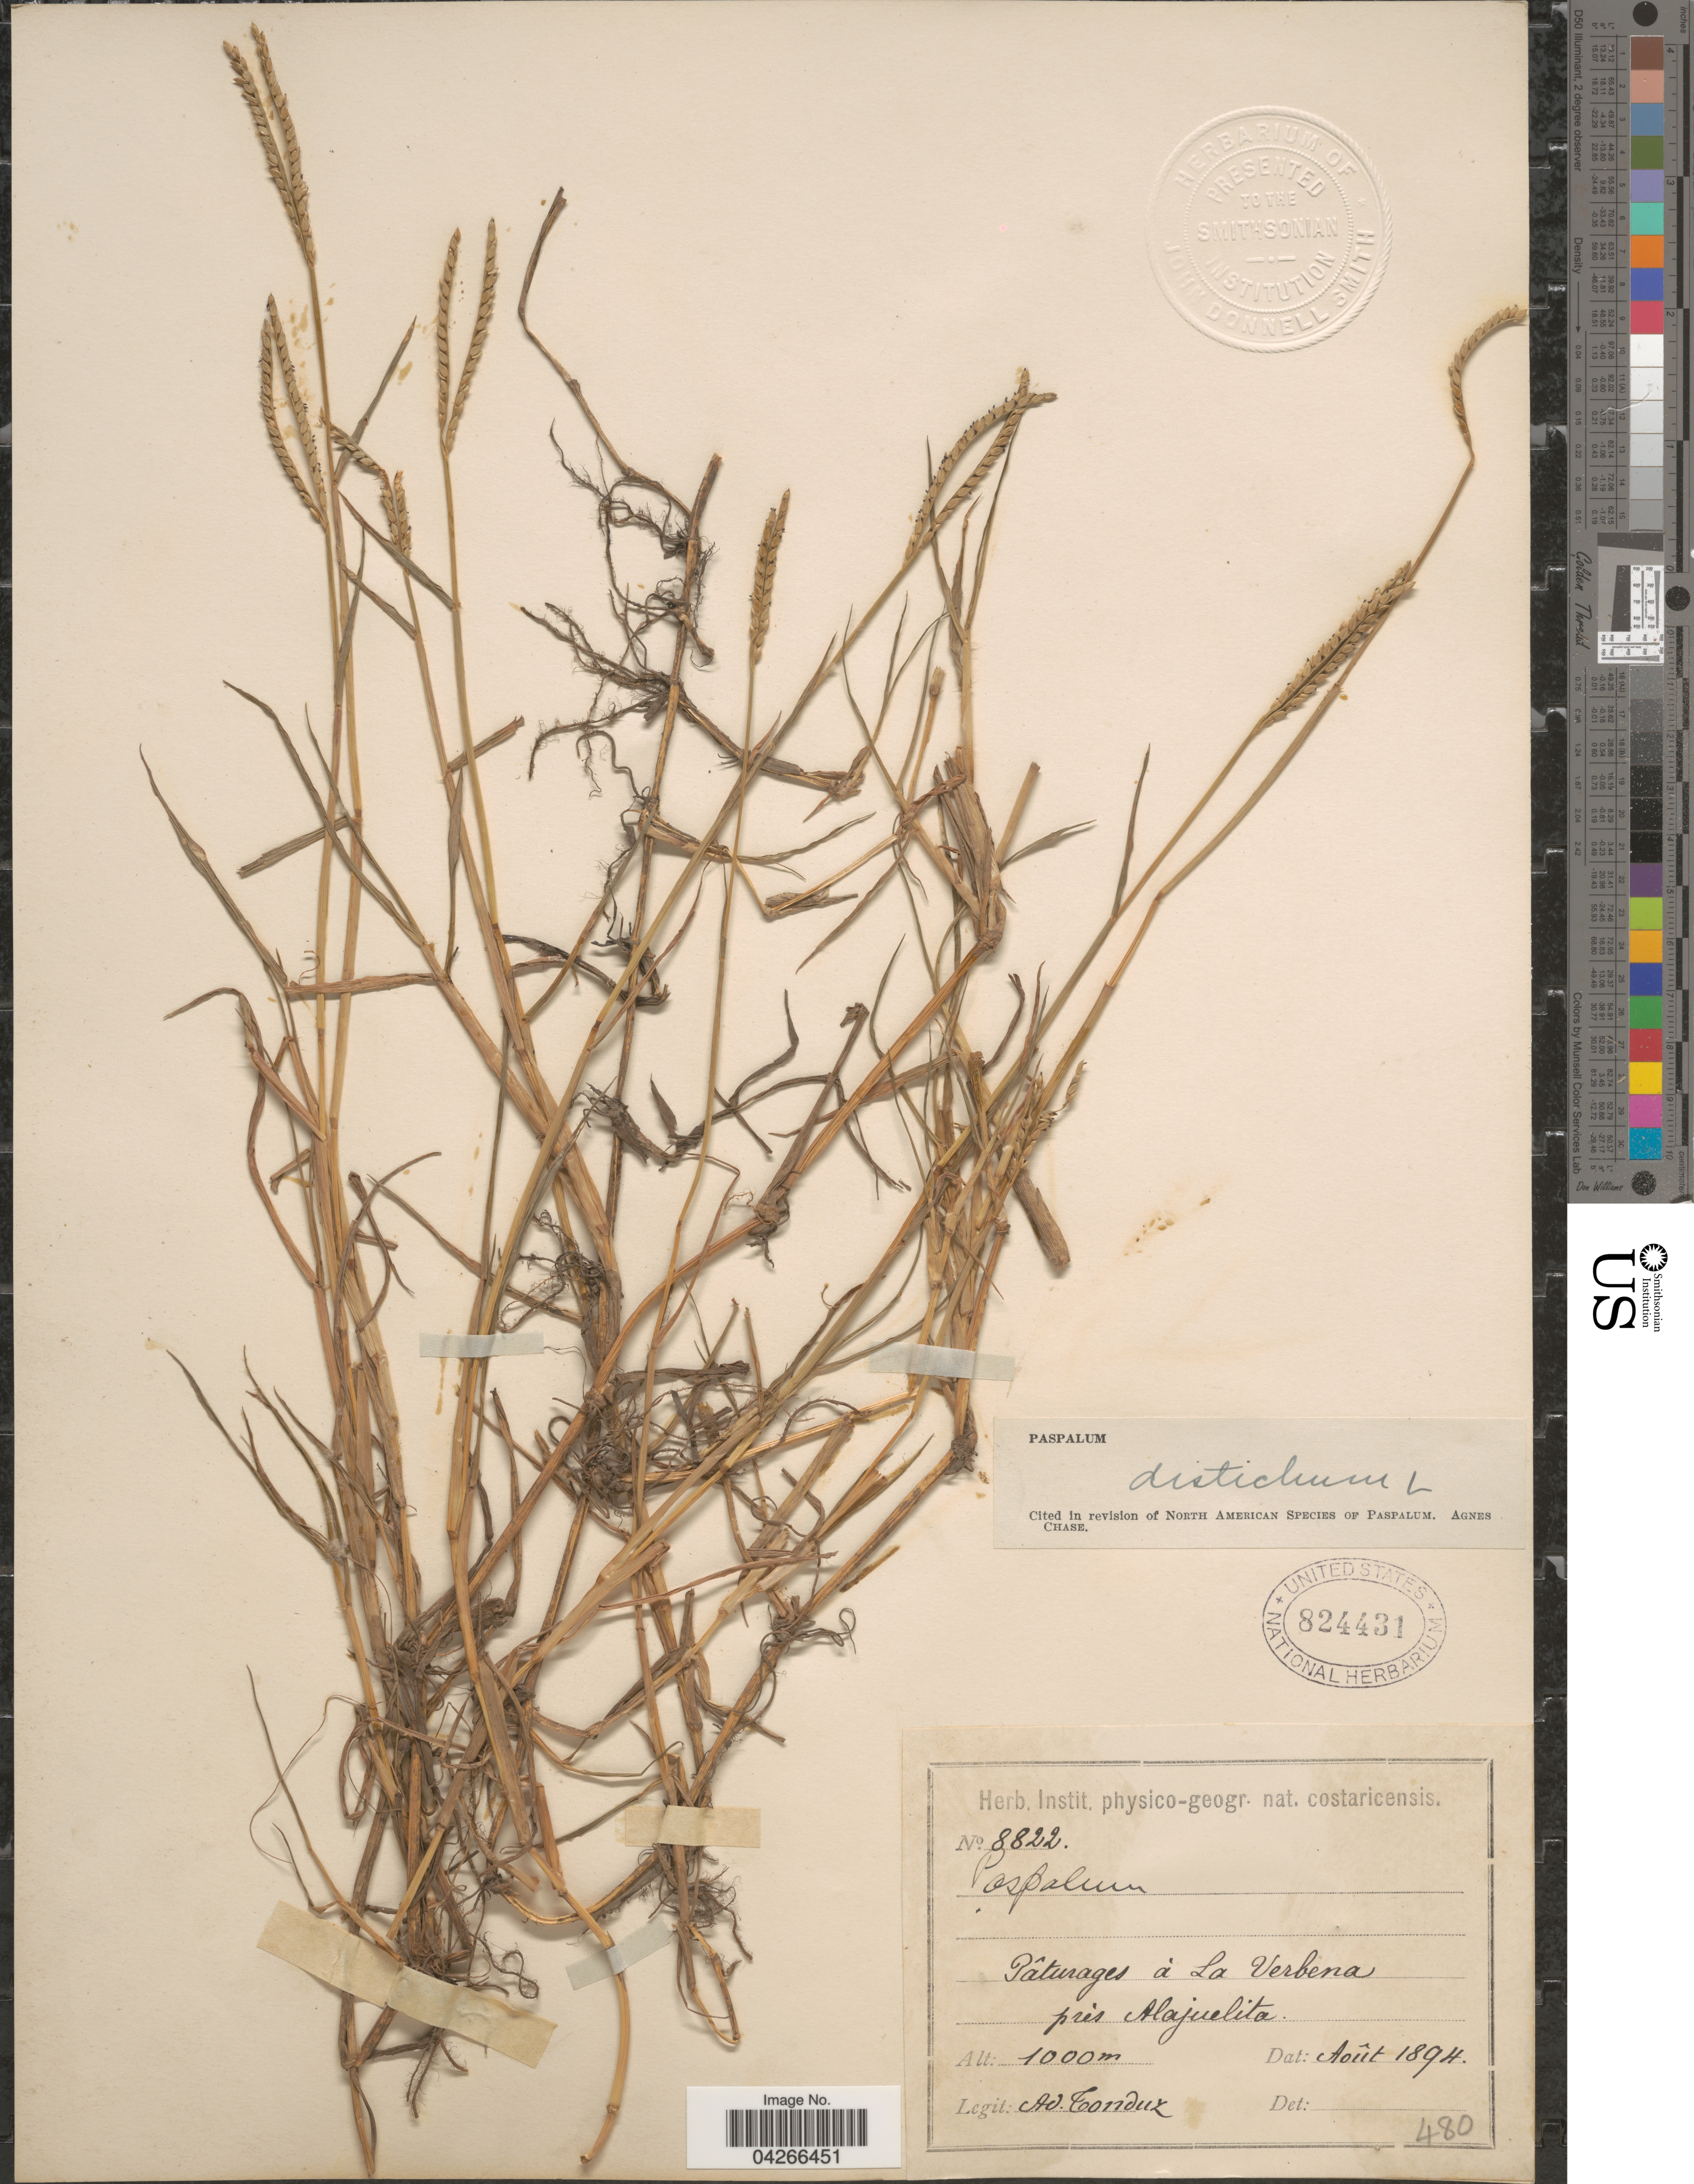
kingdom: Plantae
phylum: Tracheophyta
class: Liliopsida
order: Poales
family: Poaceae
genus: Paspalum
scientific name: Paspalum distichum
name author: L.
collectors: A. Tonduz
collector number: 8822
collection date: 1894-08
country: Costa Rica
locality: Pâturages à La Verbena près Alajuelita.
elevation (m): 1000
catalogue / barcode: US 824431